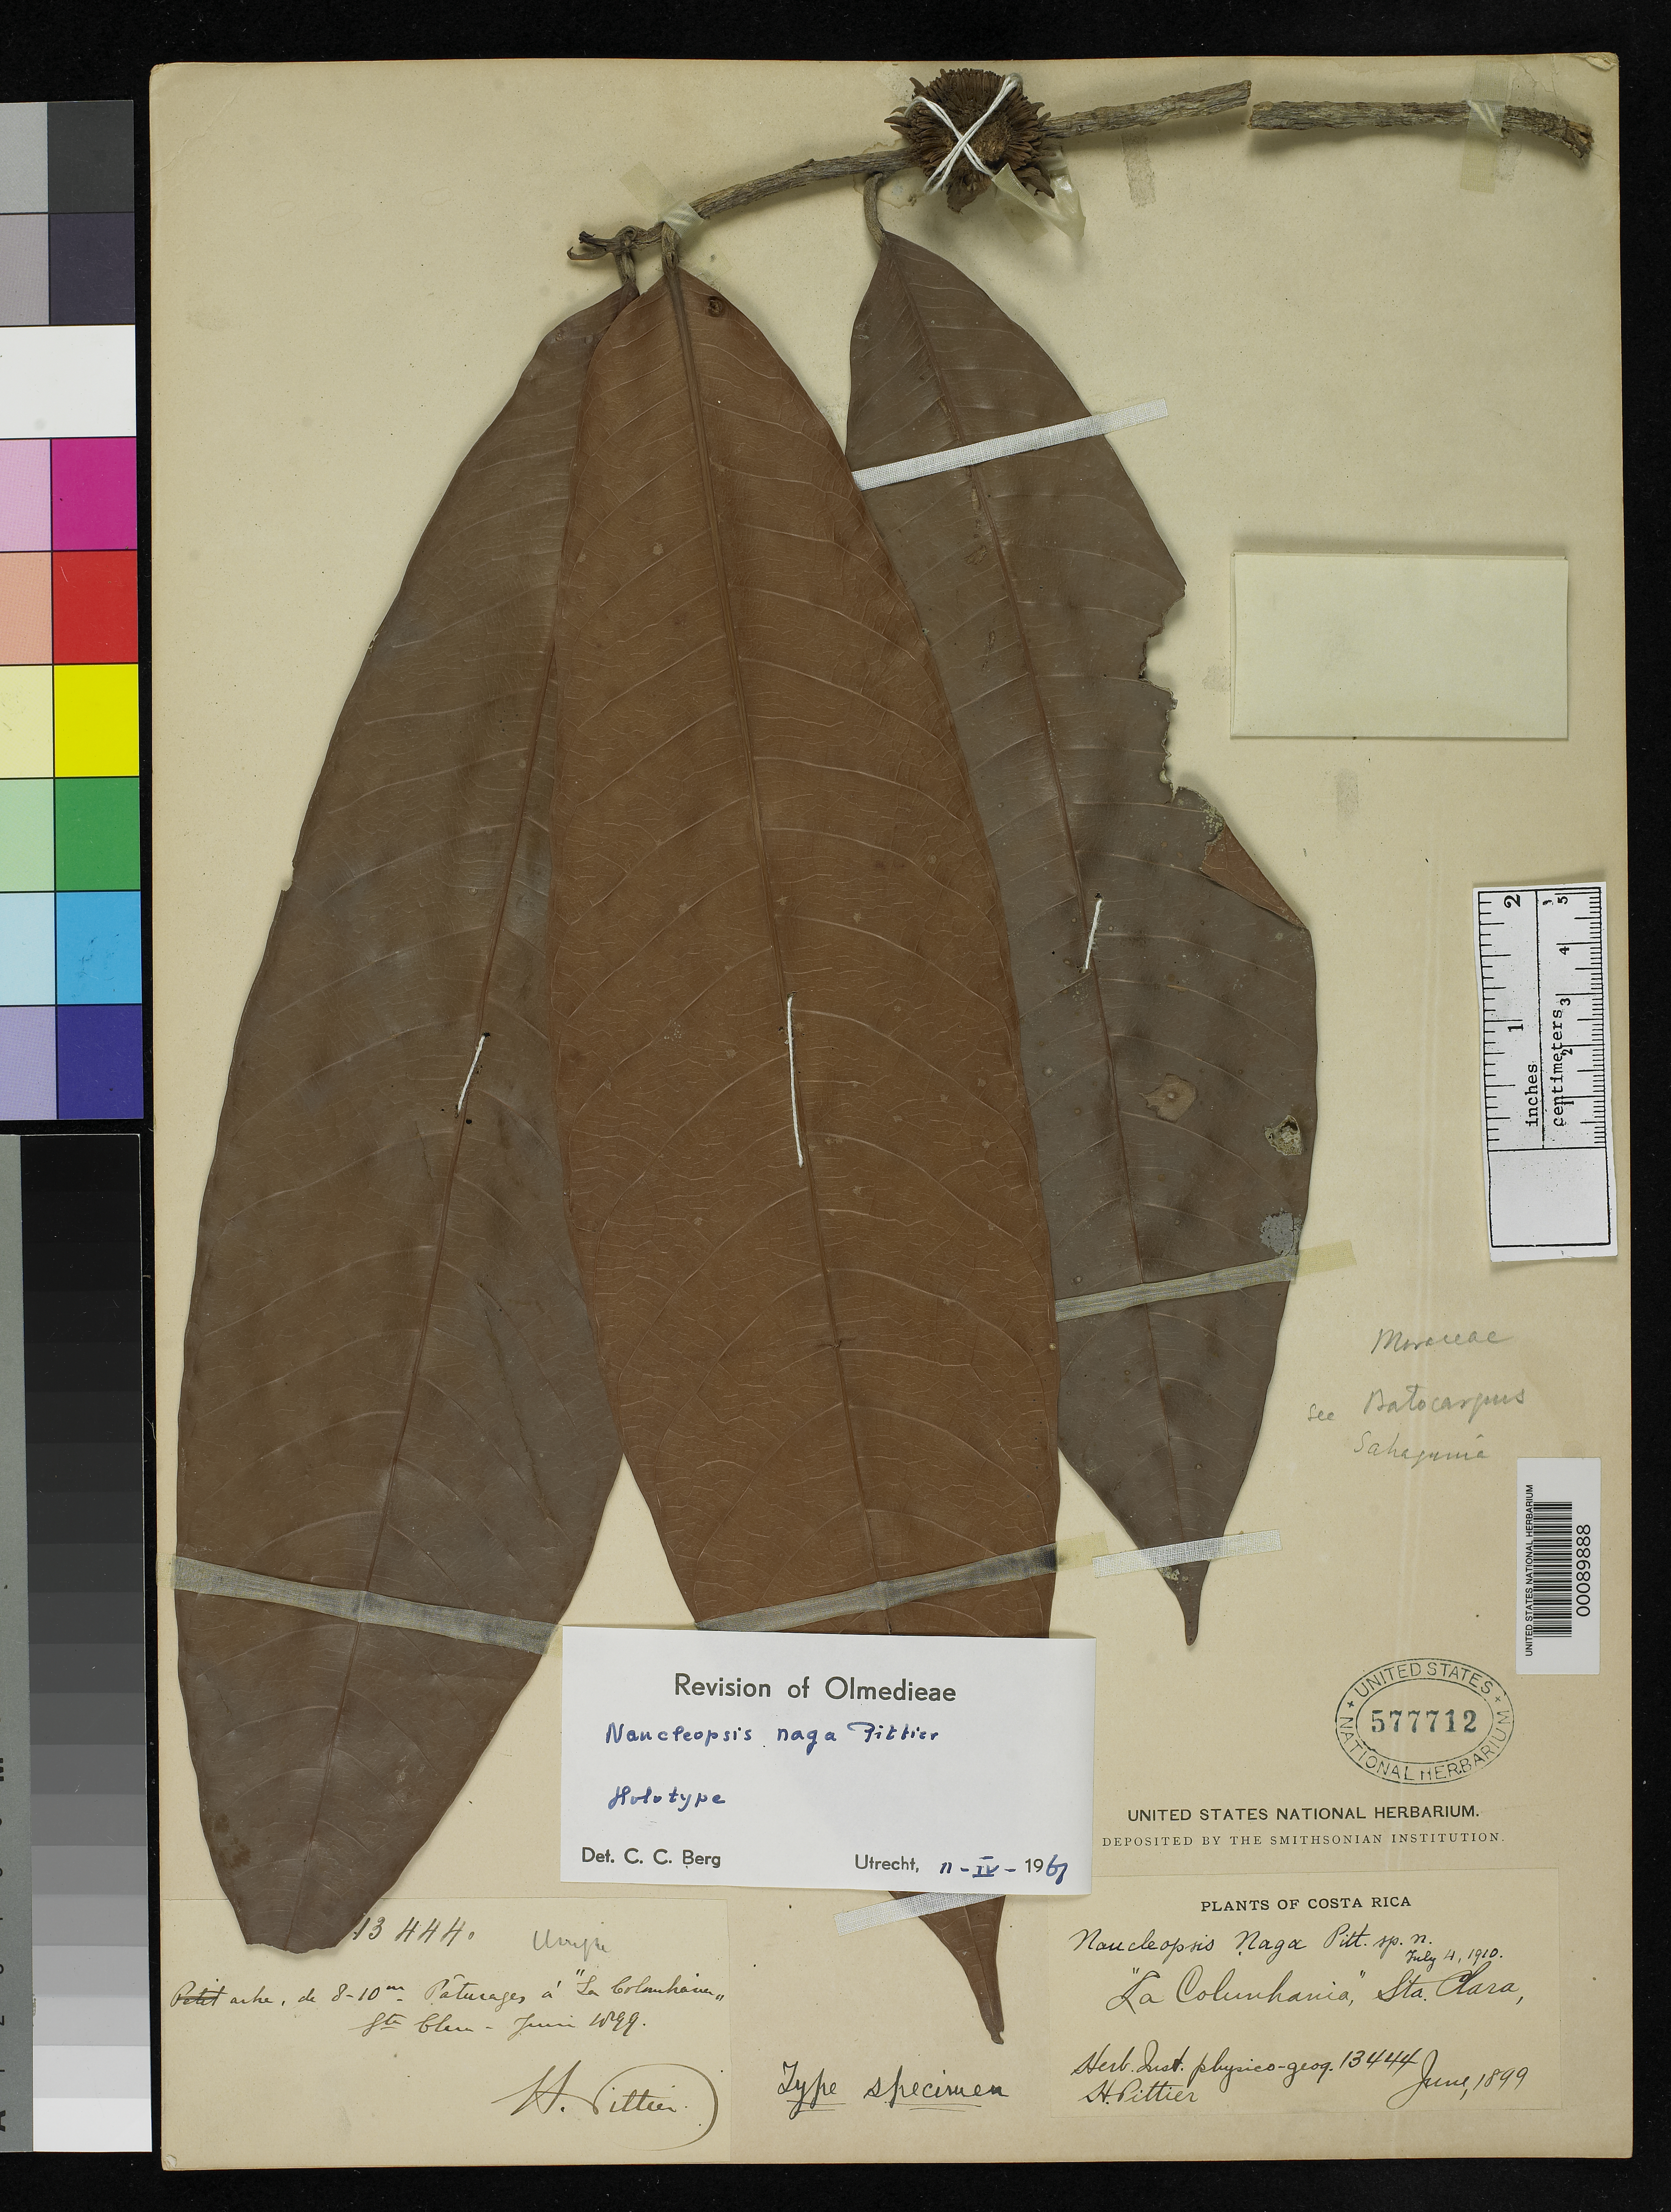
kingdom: Plantae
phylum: Tracheophyta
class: Magnoliopsida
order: Rosales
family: Moraceae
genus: Naucleopsis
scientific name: Naucleopsis naga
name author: Pittier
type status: Holotype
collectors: H. F. Pittier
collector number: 13444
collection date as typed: Jun 1899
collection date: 1899-06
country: Costa Rica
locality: La Colombiana, plains of Santa Clara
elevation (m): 100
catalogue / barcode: US 577712